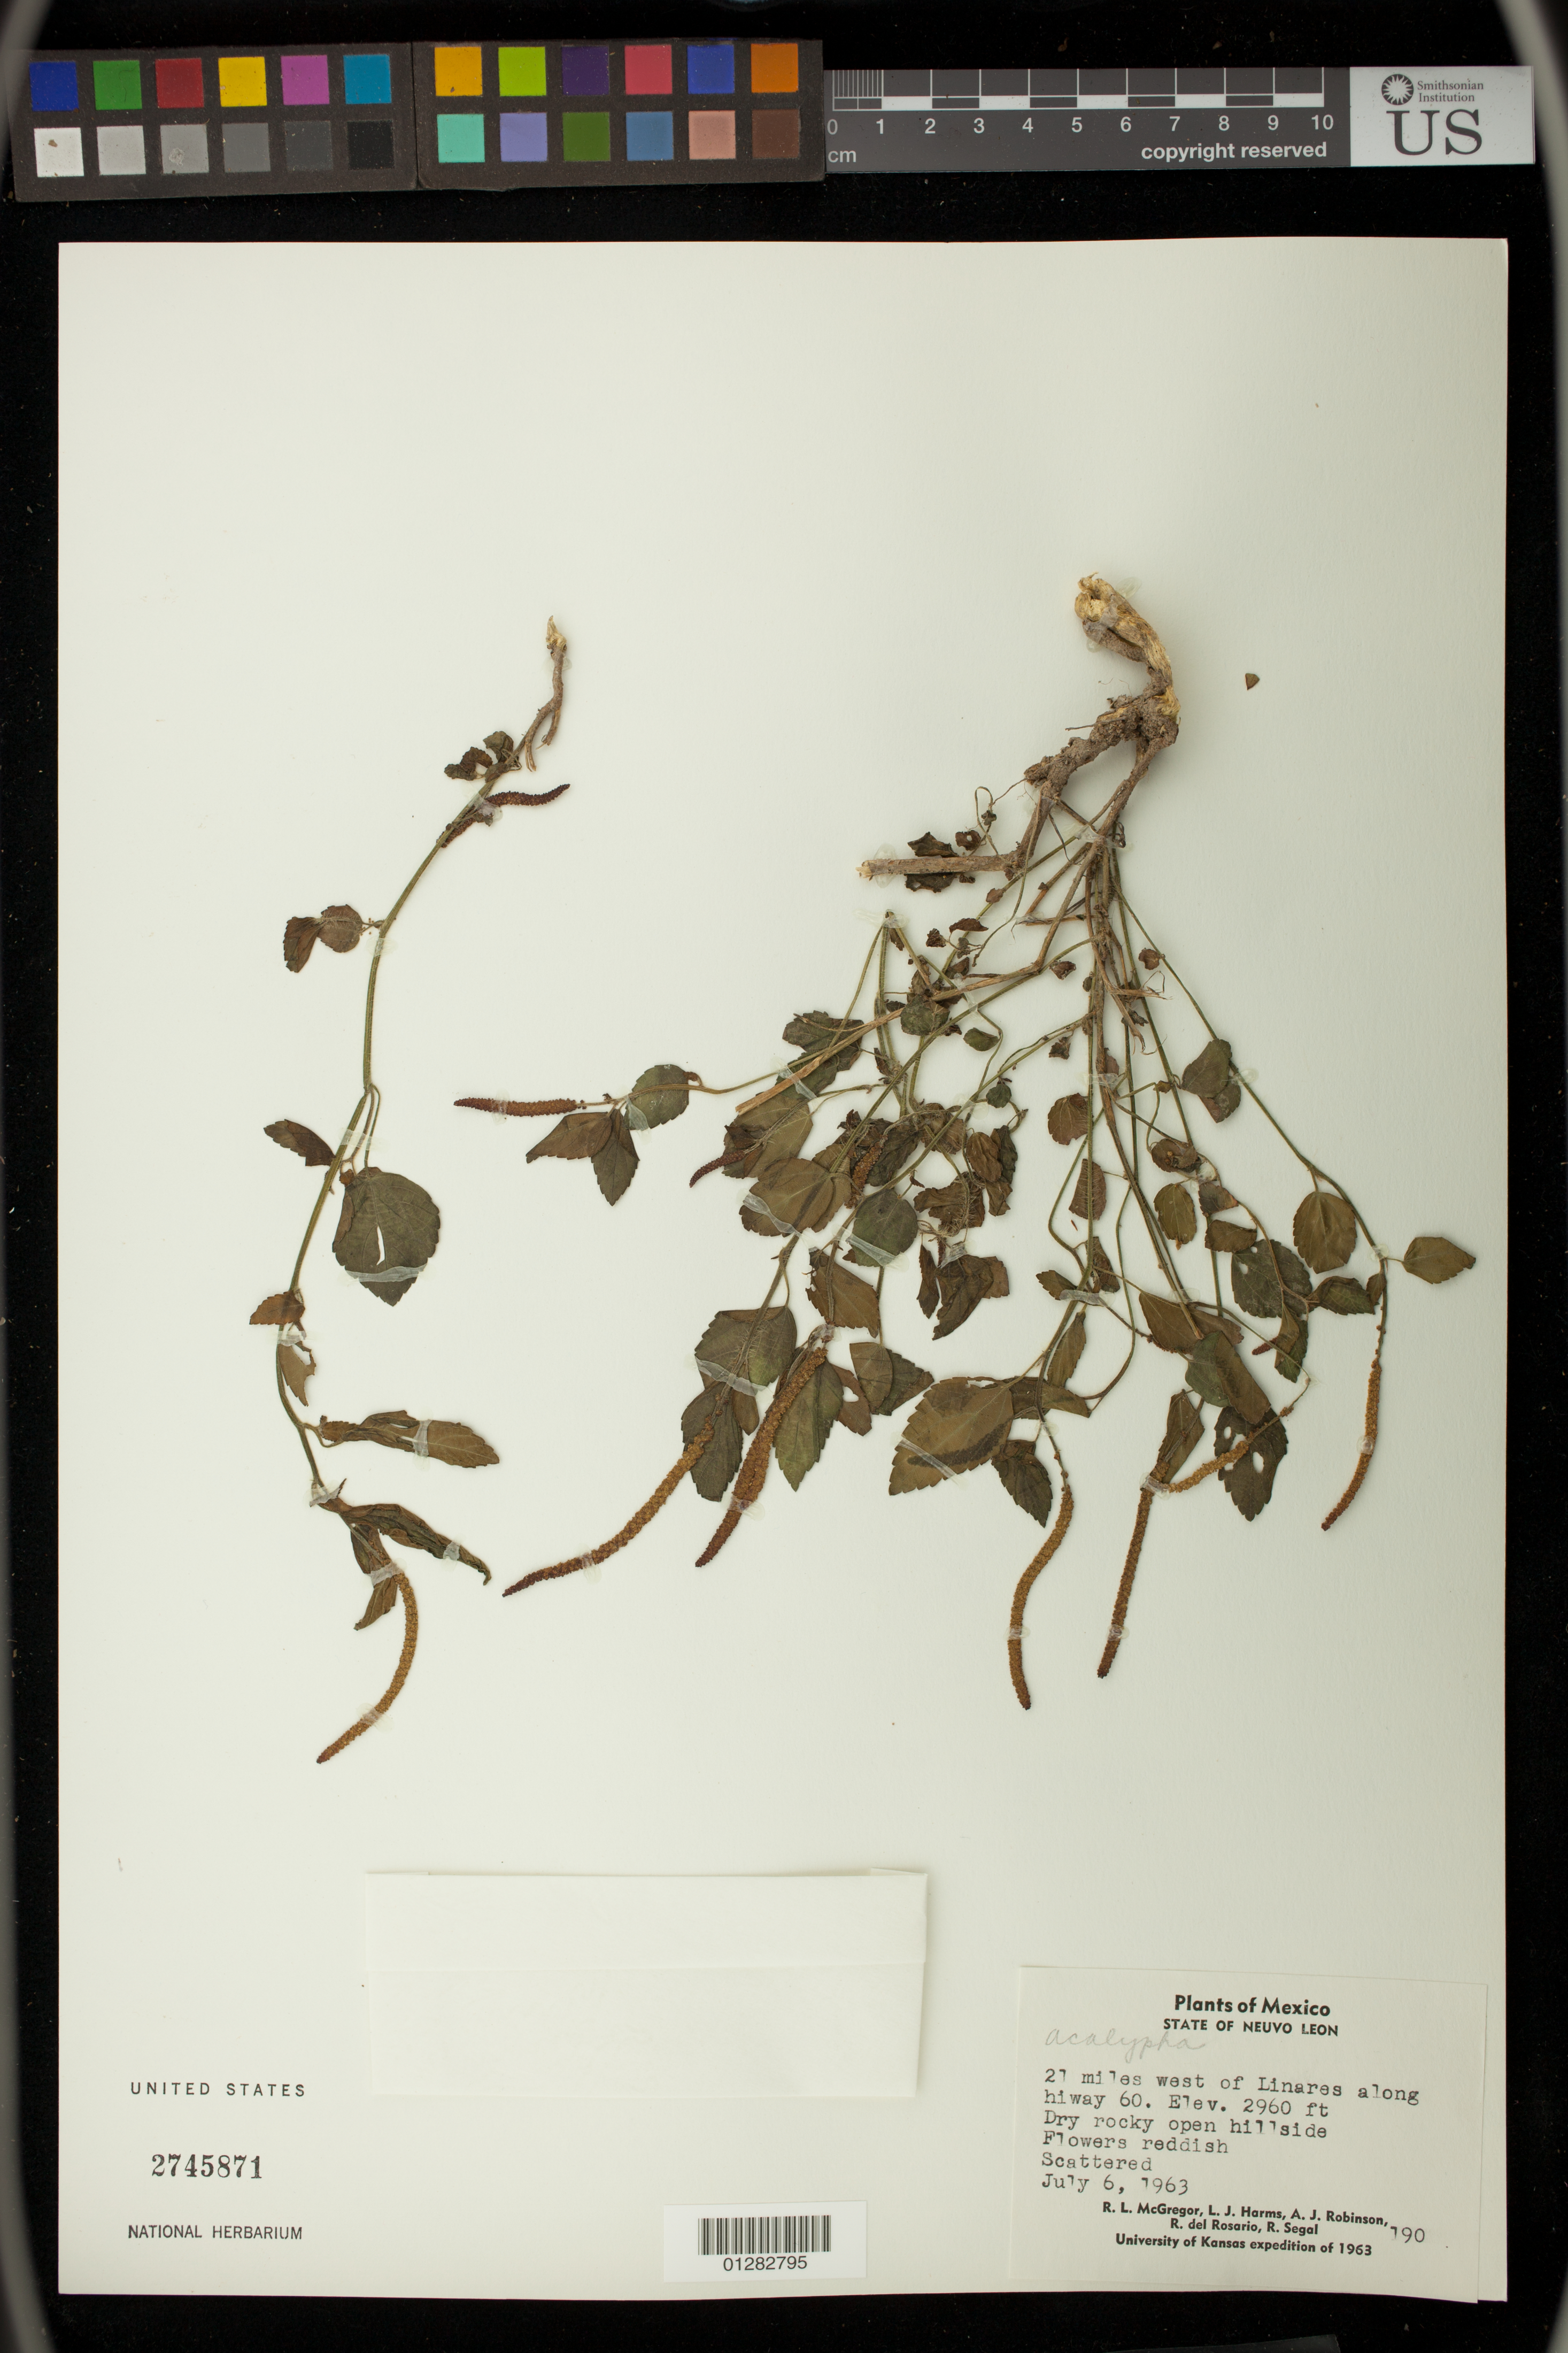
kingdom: Plantae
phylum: Tracheophyta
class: Magnoliopsida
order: Malpighiales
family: Euphorbiaceae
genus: Acalypha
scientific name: Acalypha sp.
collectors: R. L. McGregor, L. Harms, A. J. Robinson & R. del Rosario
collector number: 190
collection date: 1963-07-06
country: Mexico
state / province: Nuevo Leon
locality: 21 miles west of Linares along hiway 60.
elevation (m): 902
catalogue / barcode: US 2745871